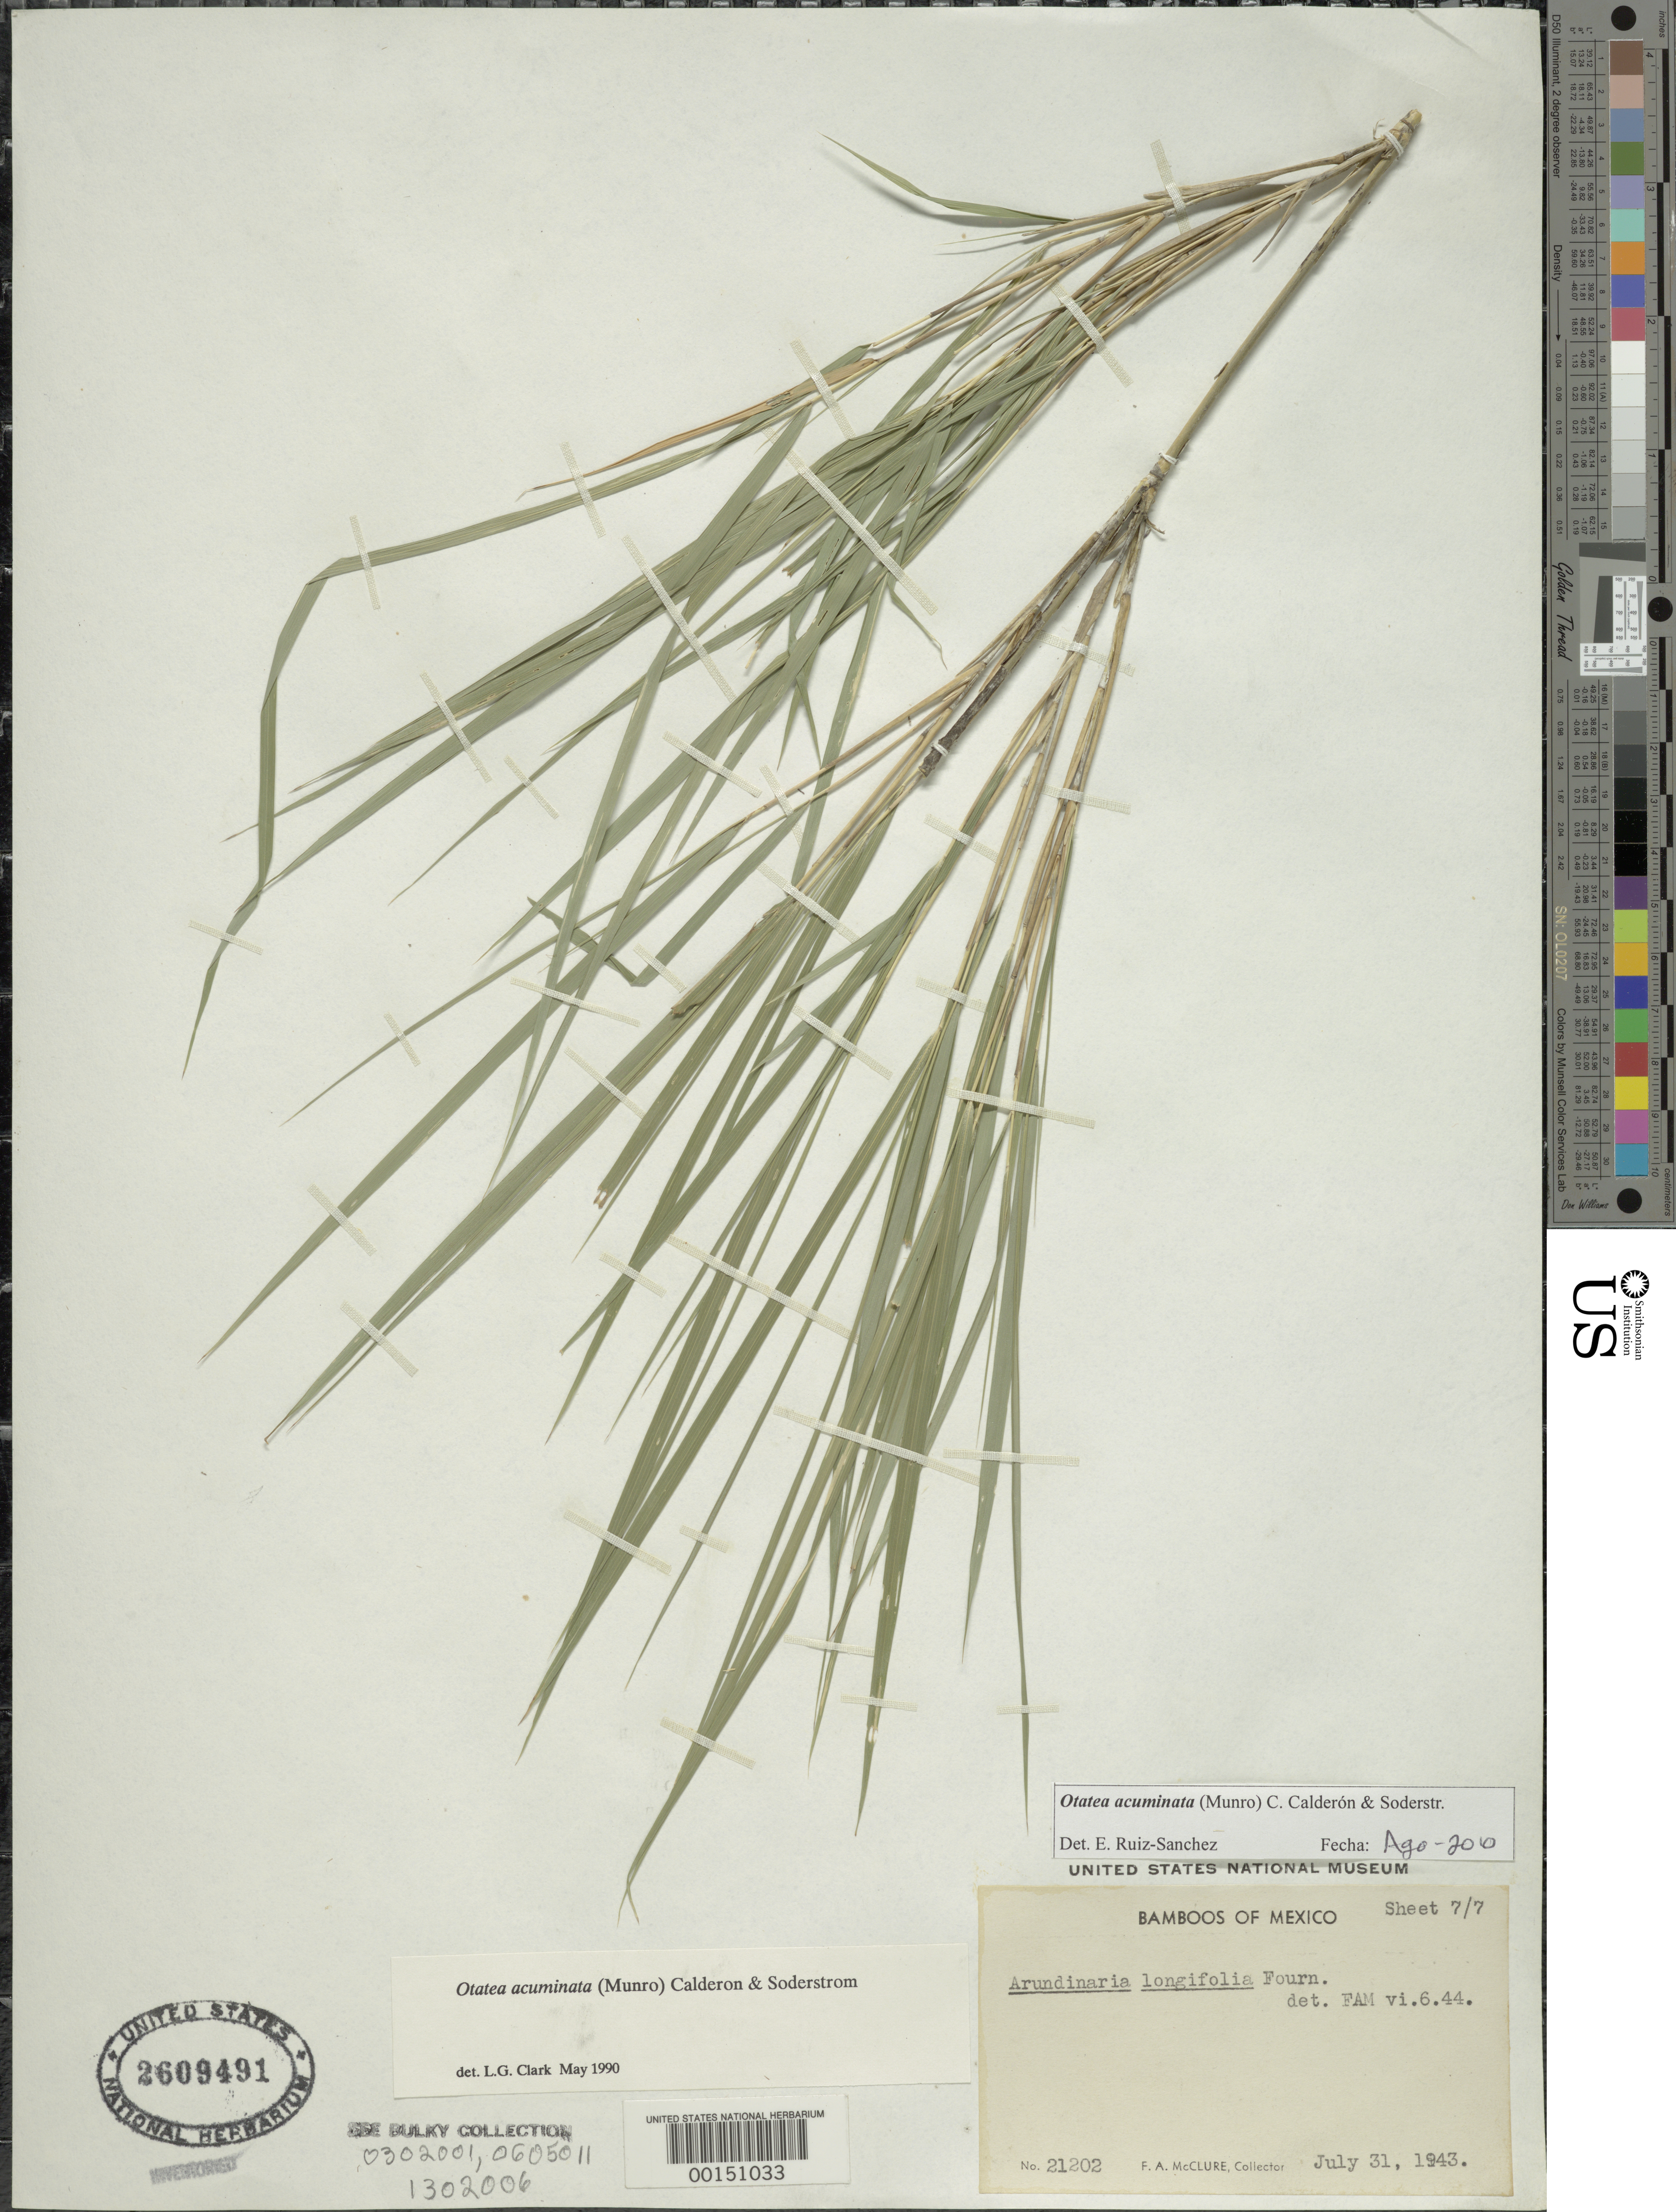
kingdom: Plantae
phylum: Tracheophyta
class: Liliopsida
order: Poales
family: Poaceae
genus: Otatea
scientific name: Otatea acuminata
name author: (Munro) C. E. Calderón & Soderstr.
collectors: F. A. McClure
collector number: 21202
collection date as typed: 31 Jul 1943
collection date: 1943-07-31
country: Mexico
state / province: Jalisco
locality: Los Arboles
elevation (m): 366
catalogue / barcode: US 2609491